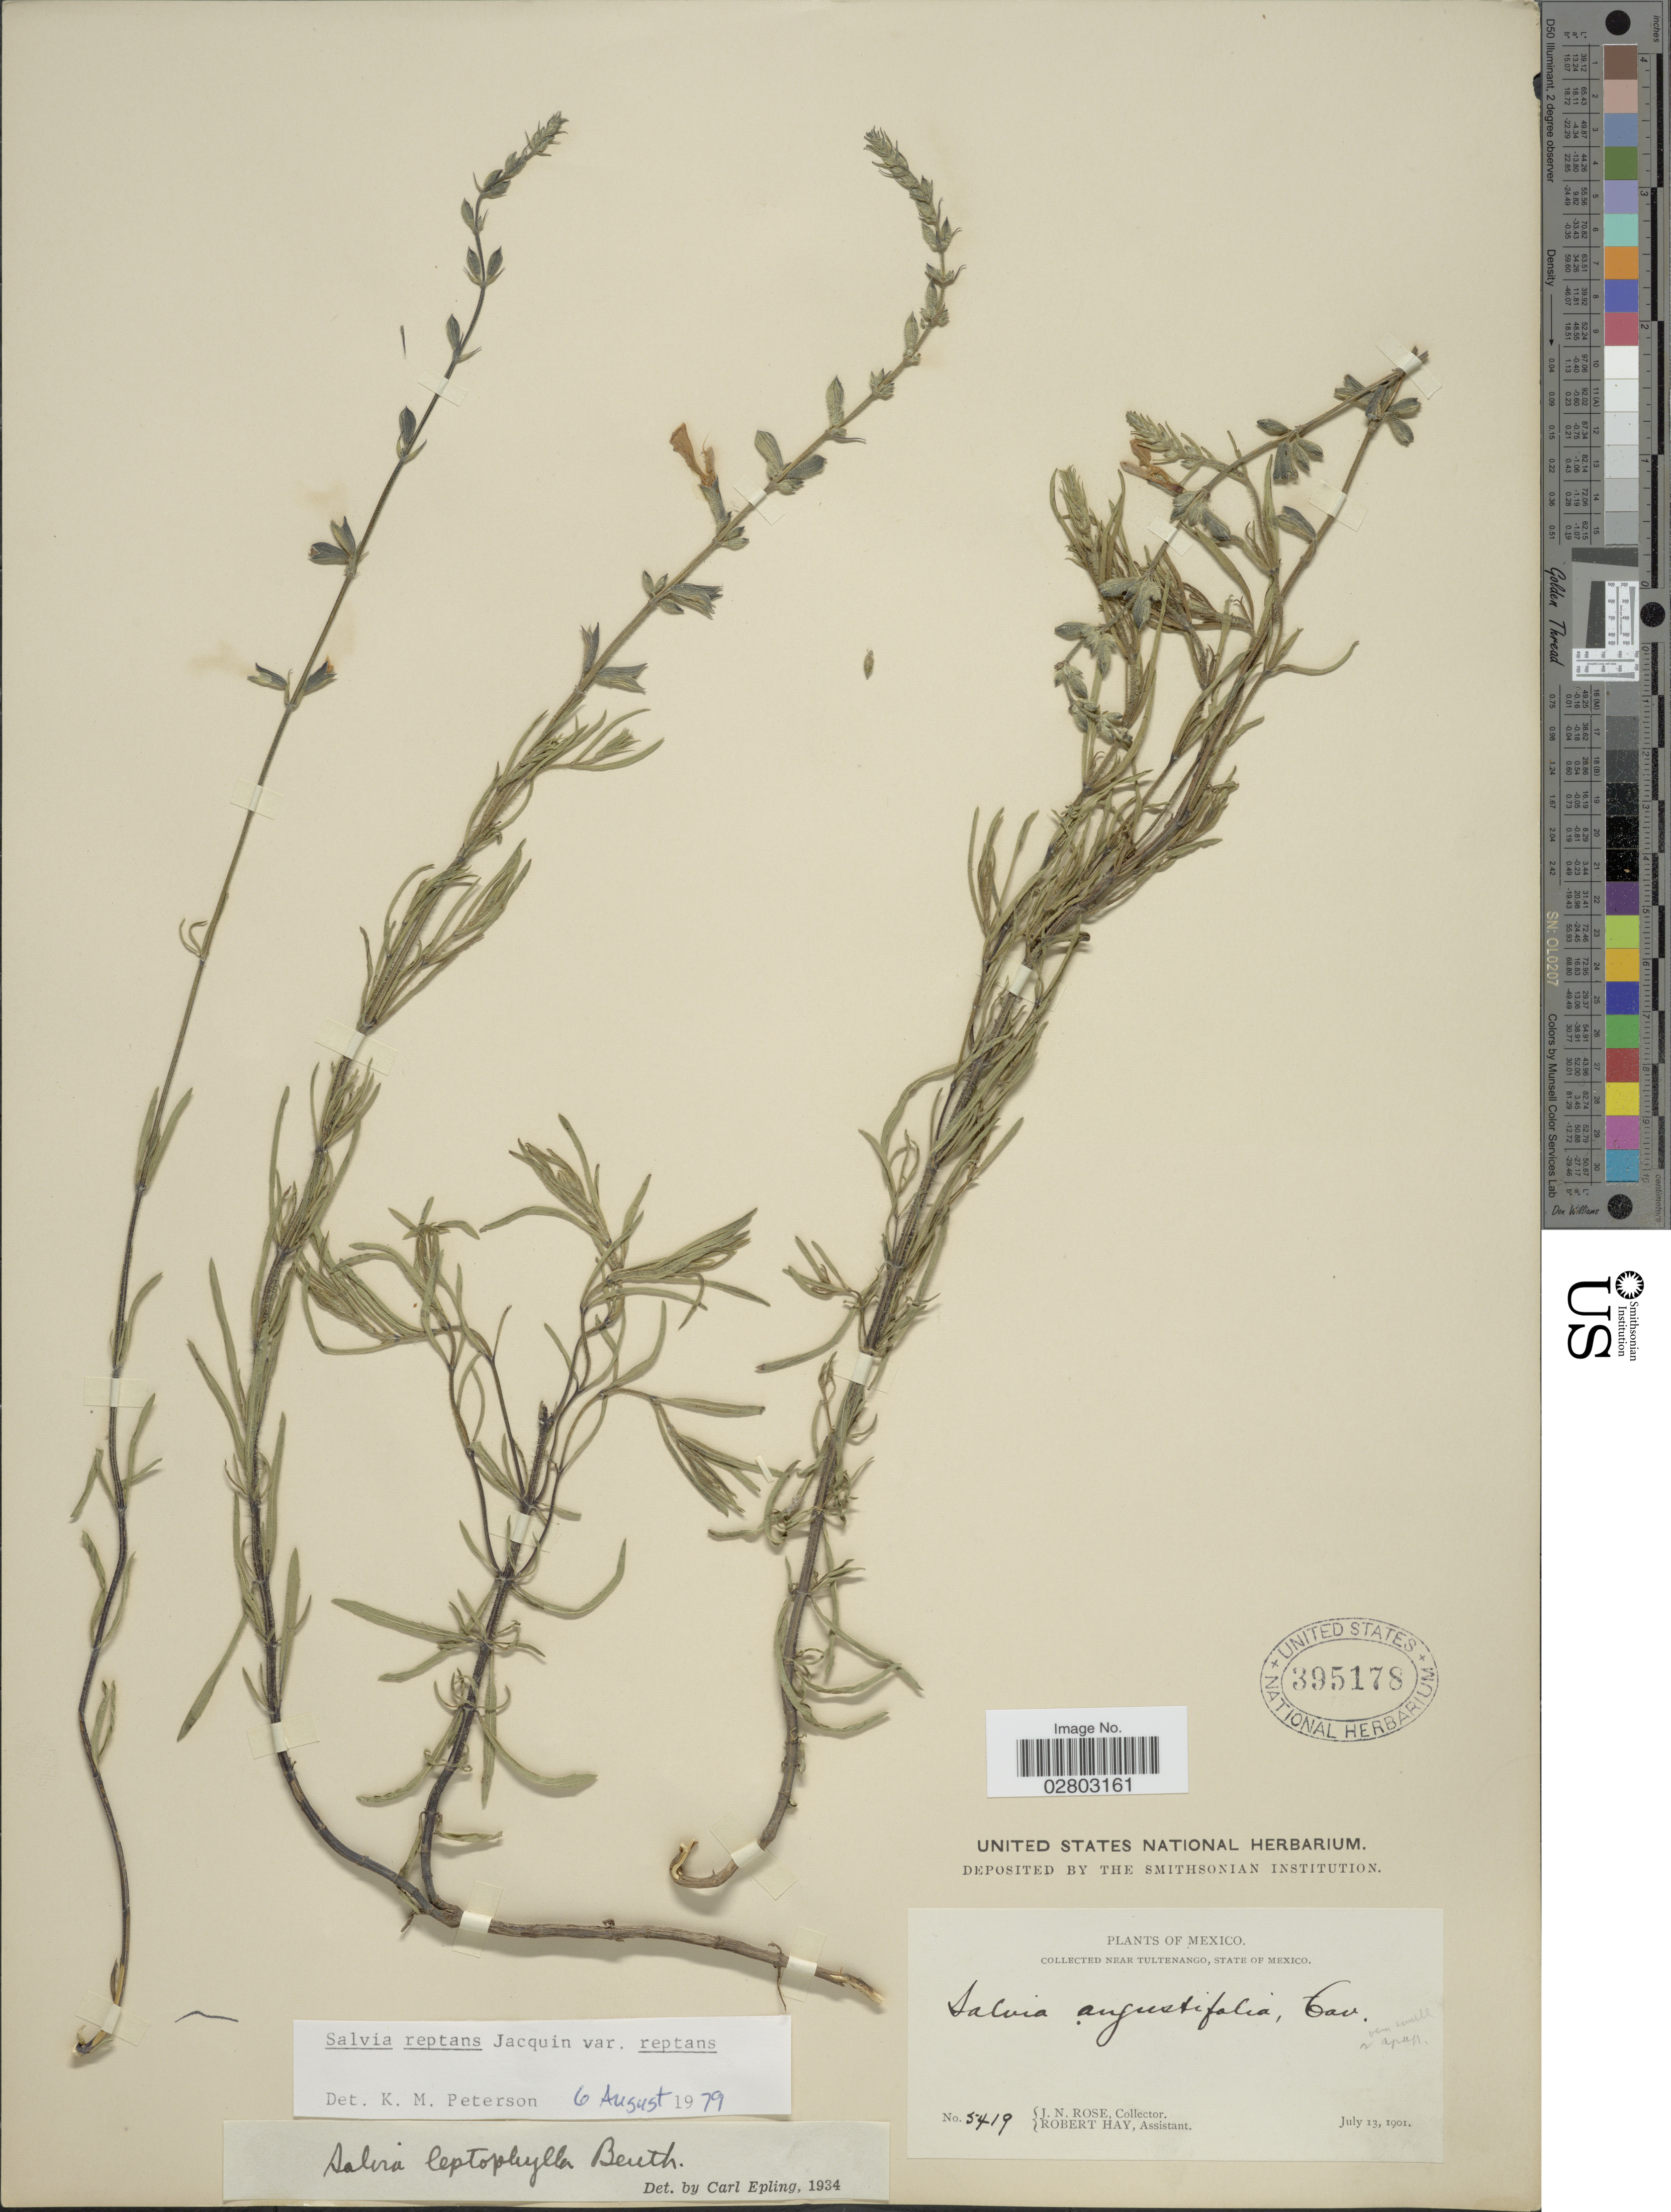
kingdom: Plantae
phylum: Tracheophyta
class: Magnoliopsida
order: Lamiales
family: Lamiaceae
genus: Salvia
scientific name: Salvia reptans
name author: Jacq.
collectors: J. N. Rose & R. Hay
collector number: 5419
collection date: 1901-07-13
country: Mexico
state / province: México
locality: Near Tultenango.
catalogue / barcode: US 395178